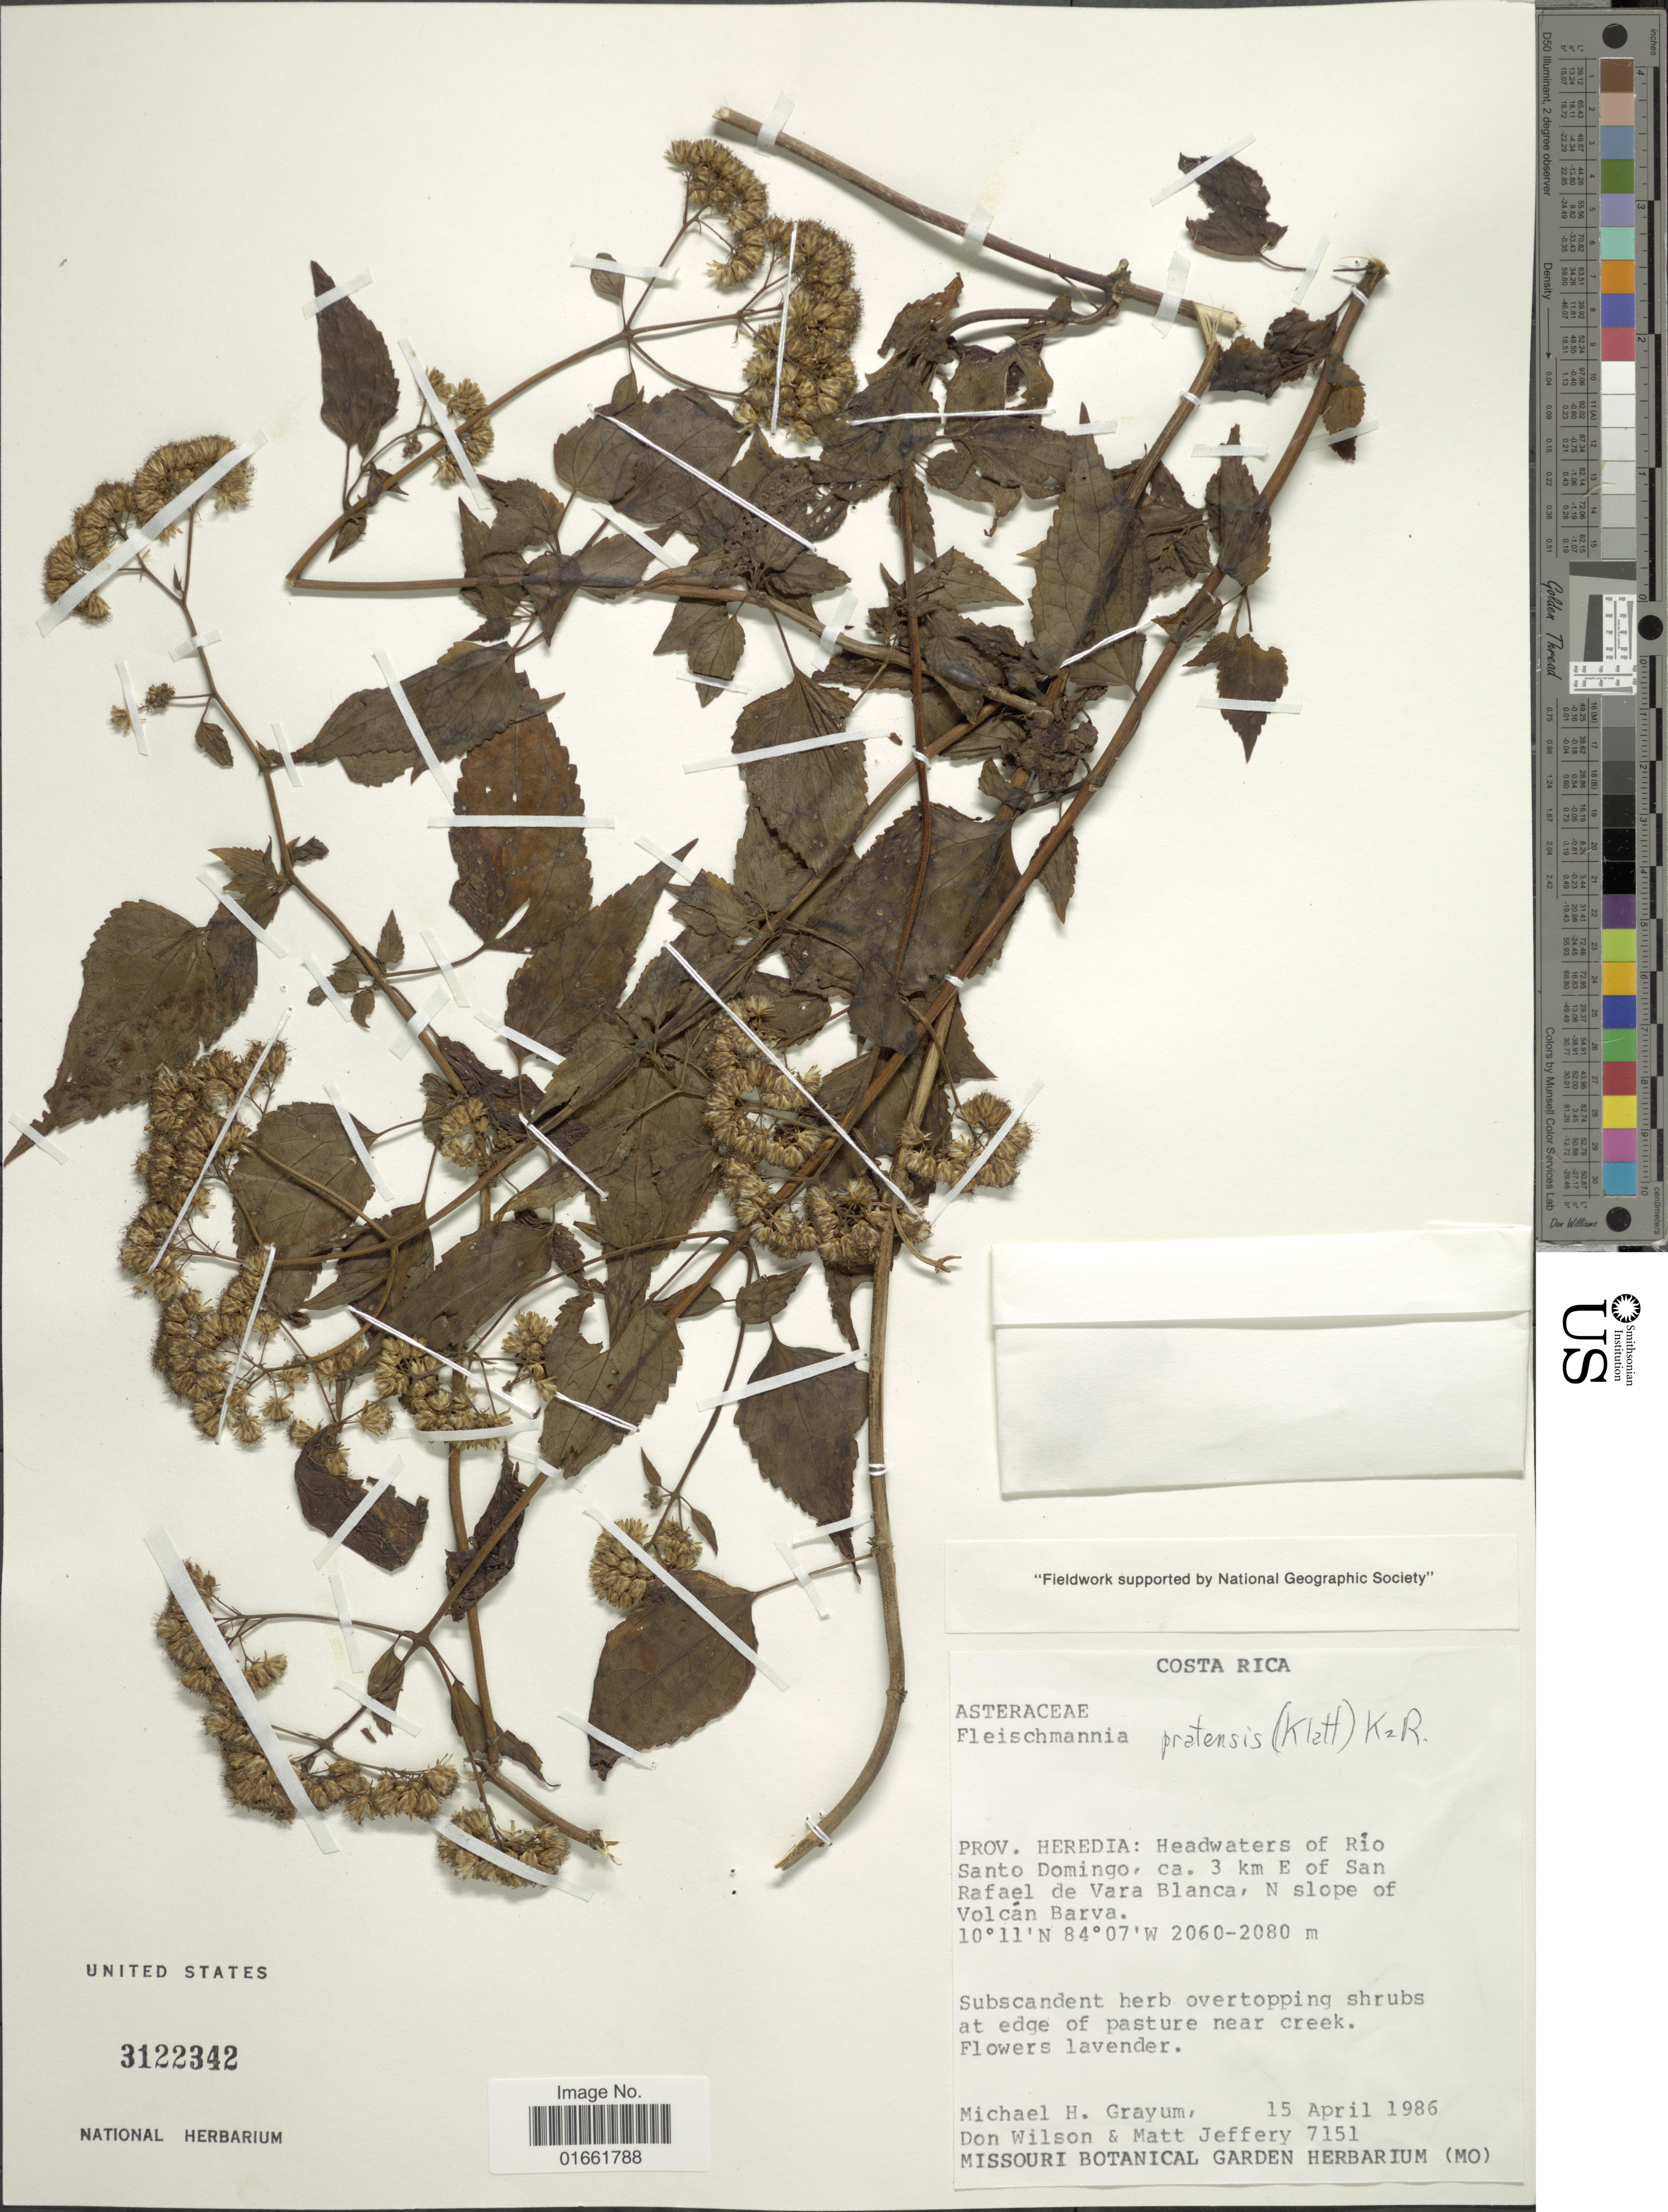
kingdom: Plantae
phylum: Tracheophyta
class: Magnoliopsida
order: Asterales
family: Asteraceae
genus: Fleischmannia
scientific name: Fleischmannia pratensis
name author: (Klatt) R.M. King & H. Rob.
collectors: M. H. Grayum, D. Wilson & M. Jeffery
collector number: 7151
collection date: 1986-04-15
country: Costa Rica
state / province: Heredia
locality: Prov. Heredia: Headwaters of Rio Santo Domingo, ca. 3 km E of San Rafael de Vara Blanca, N slope of Volcán Barva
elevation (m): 2060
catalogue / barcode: US 3122342